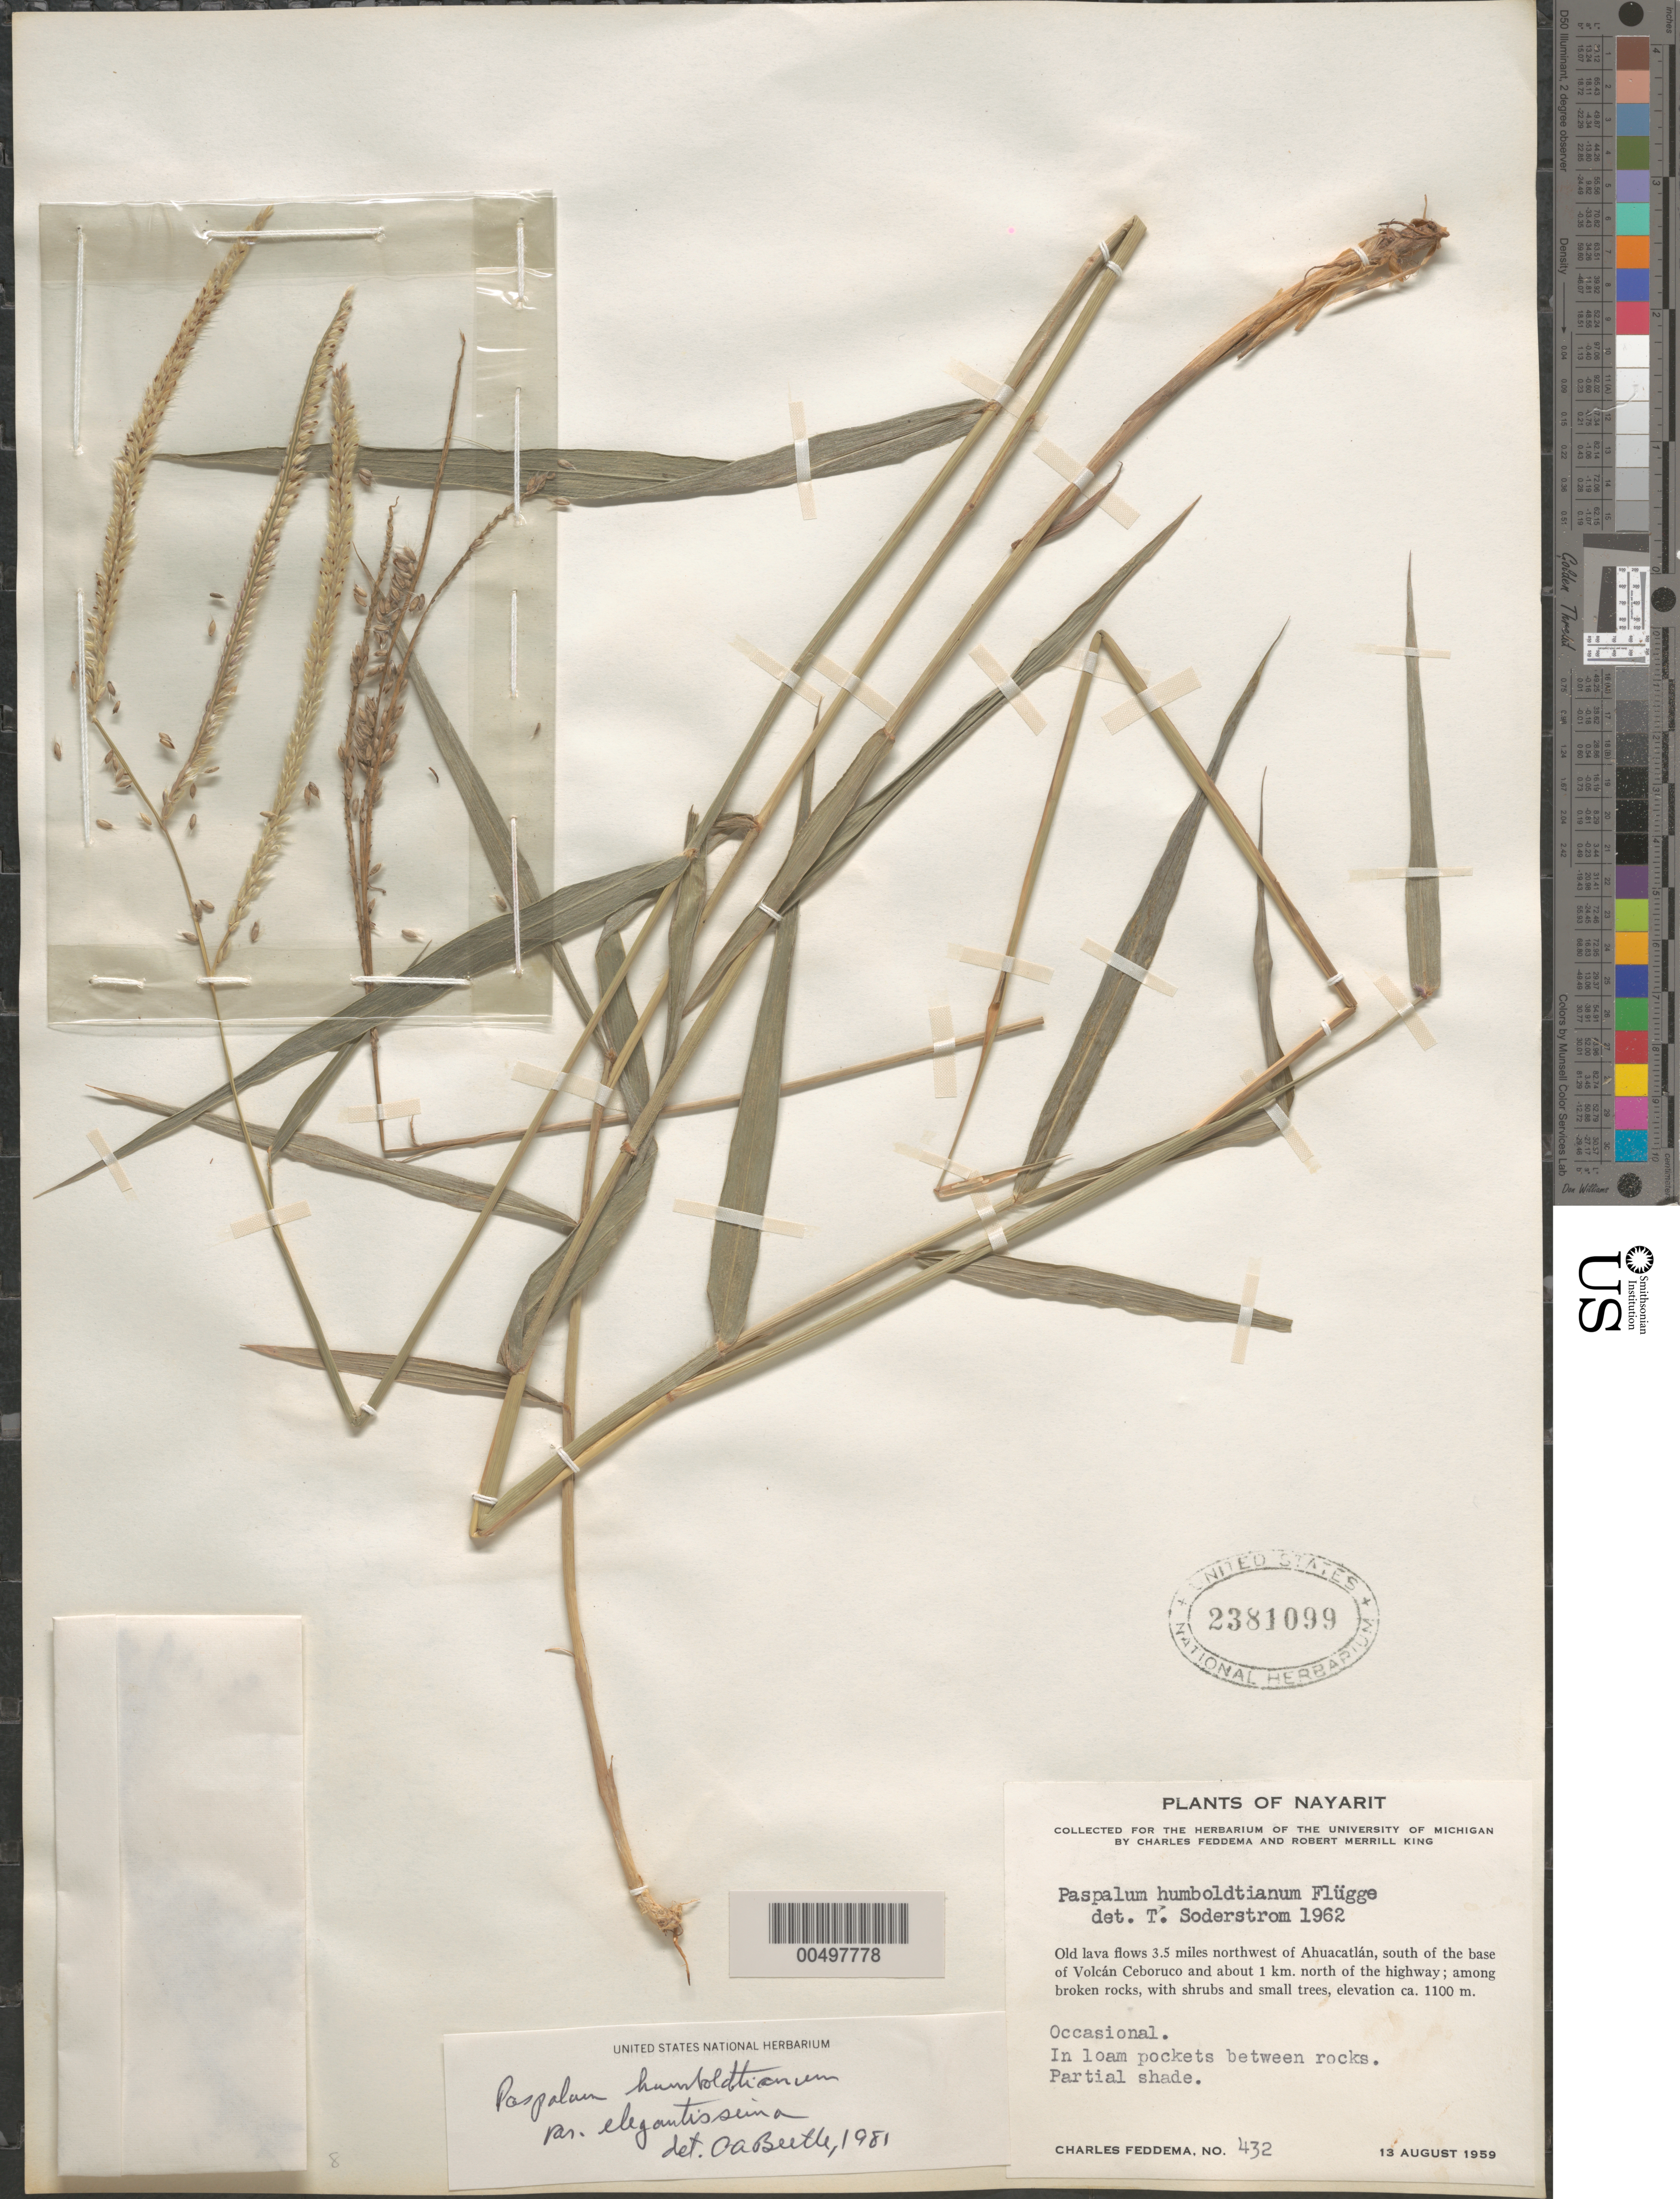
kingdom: Plantae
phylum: Tracheophyta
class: Liliopsida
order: Poales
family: Poaceae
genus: Paspalum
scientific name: Paspalum humboldtianum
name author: Flüggé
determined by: Beetle, Alan A.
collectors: C. Feddema & R. M. King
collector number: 432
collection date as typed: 13 Aug 1959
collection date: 1959-08-13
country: Mexico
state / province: Nayarit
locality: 3.5 mi NW of Ahuacatlán, S of the base of Volcán Ceboruco & about 1 km N of the hwy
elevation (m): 1100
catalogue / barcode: US 2381099